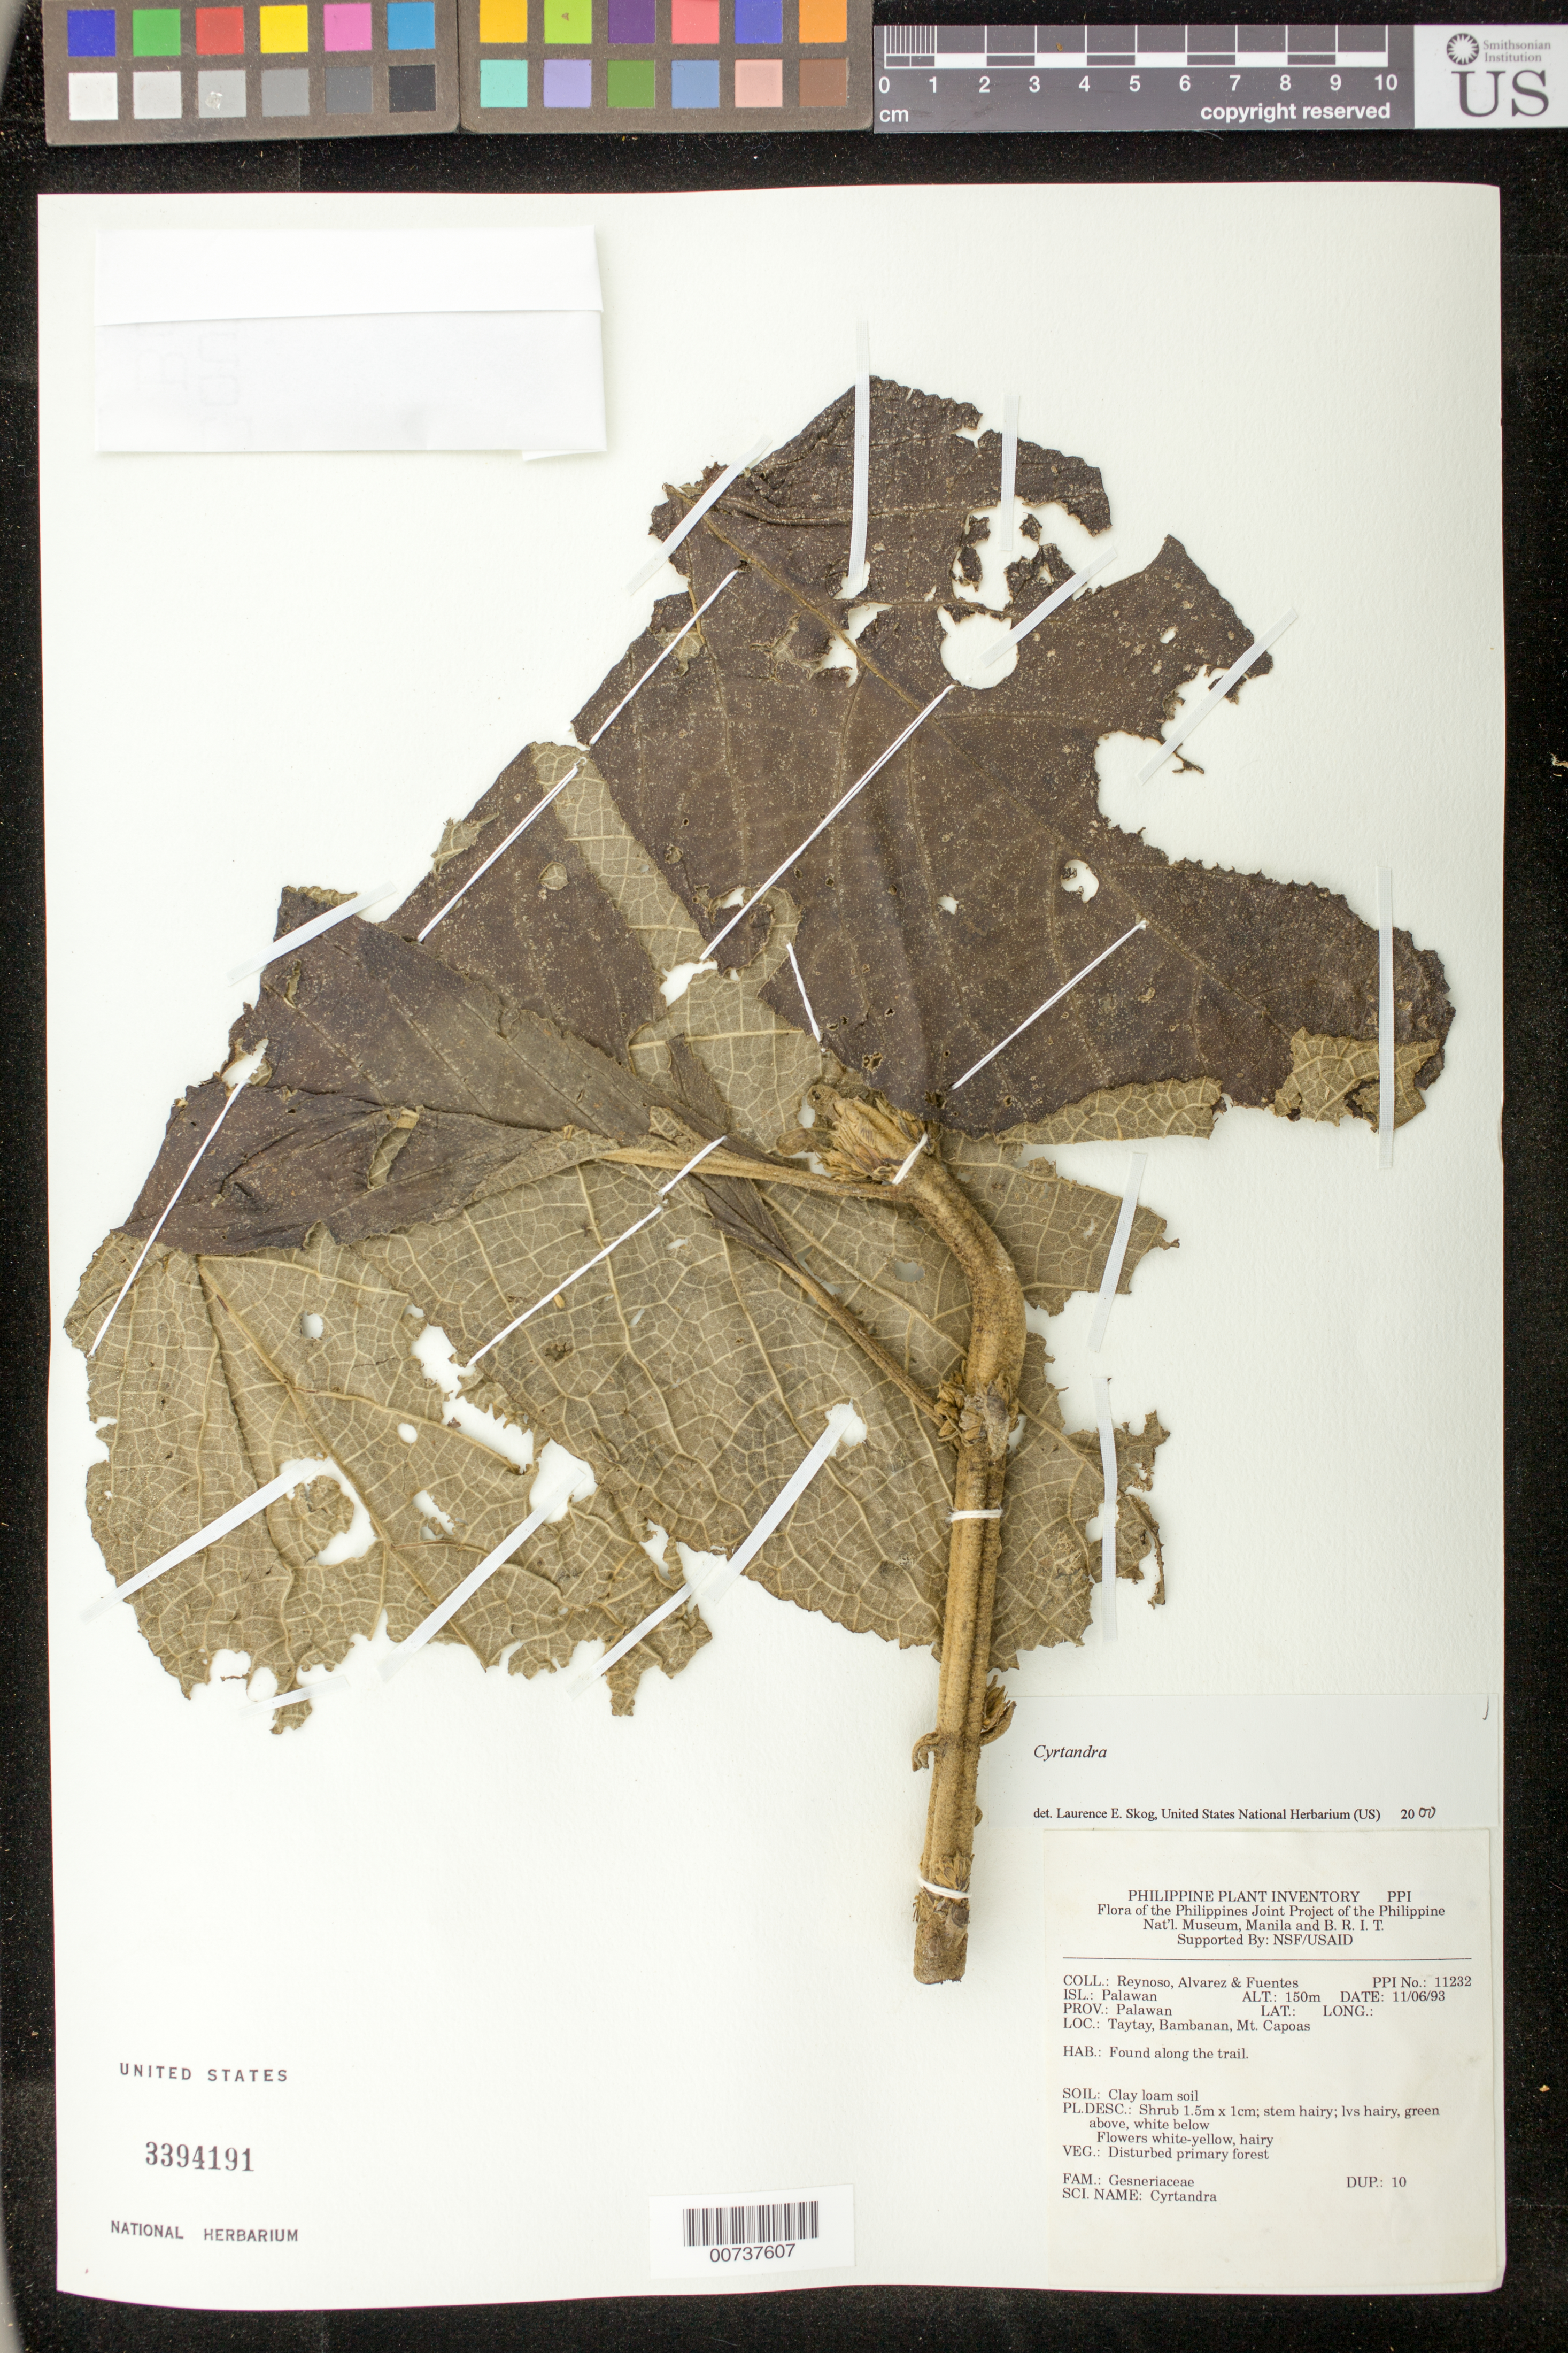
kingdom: Plantae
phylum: Tracheophyta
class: Magnoliopsida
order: Lamiales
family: Gesneriaceae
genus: Cyrtandra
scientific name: Cyrtandra sp.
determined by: Skog, Laurence E.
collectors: E. Reynoso, -- Alvarez & -. Fuentes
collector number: PPI No. 11232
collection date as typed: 11 Jun 1993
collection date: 1993-06-11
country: Philippines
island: Palawan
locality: Prov. Palawan; Taytay, Bambanan, Mt. Capoas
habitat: Disturbed primary forest; clay loam soil; found along the trail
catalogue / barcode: US 3394191